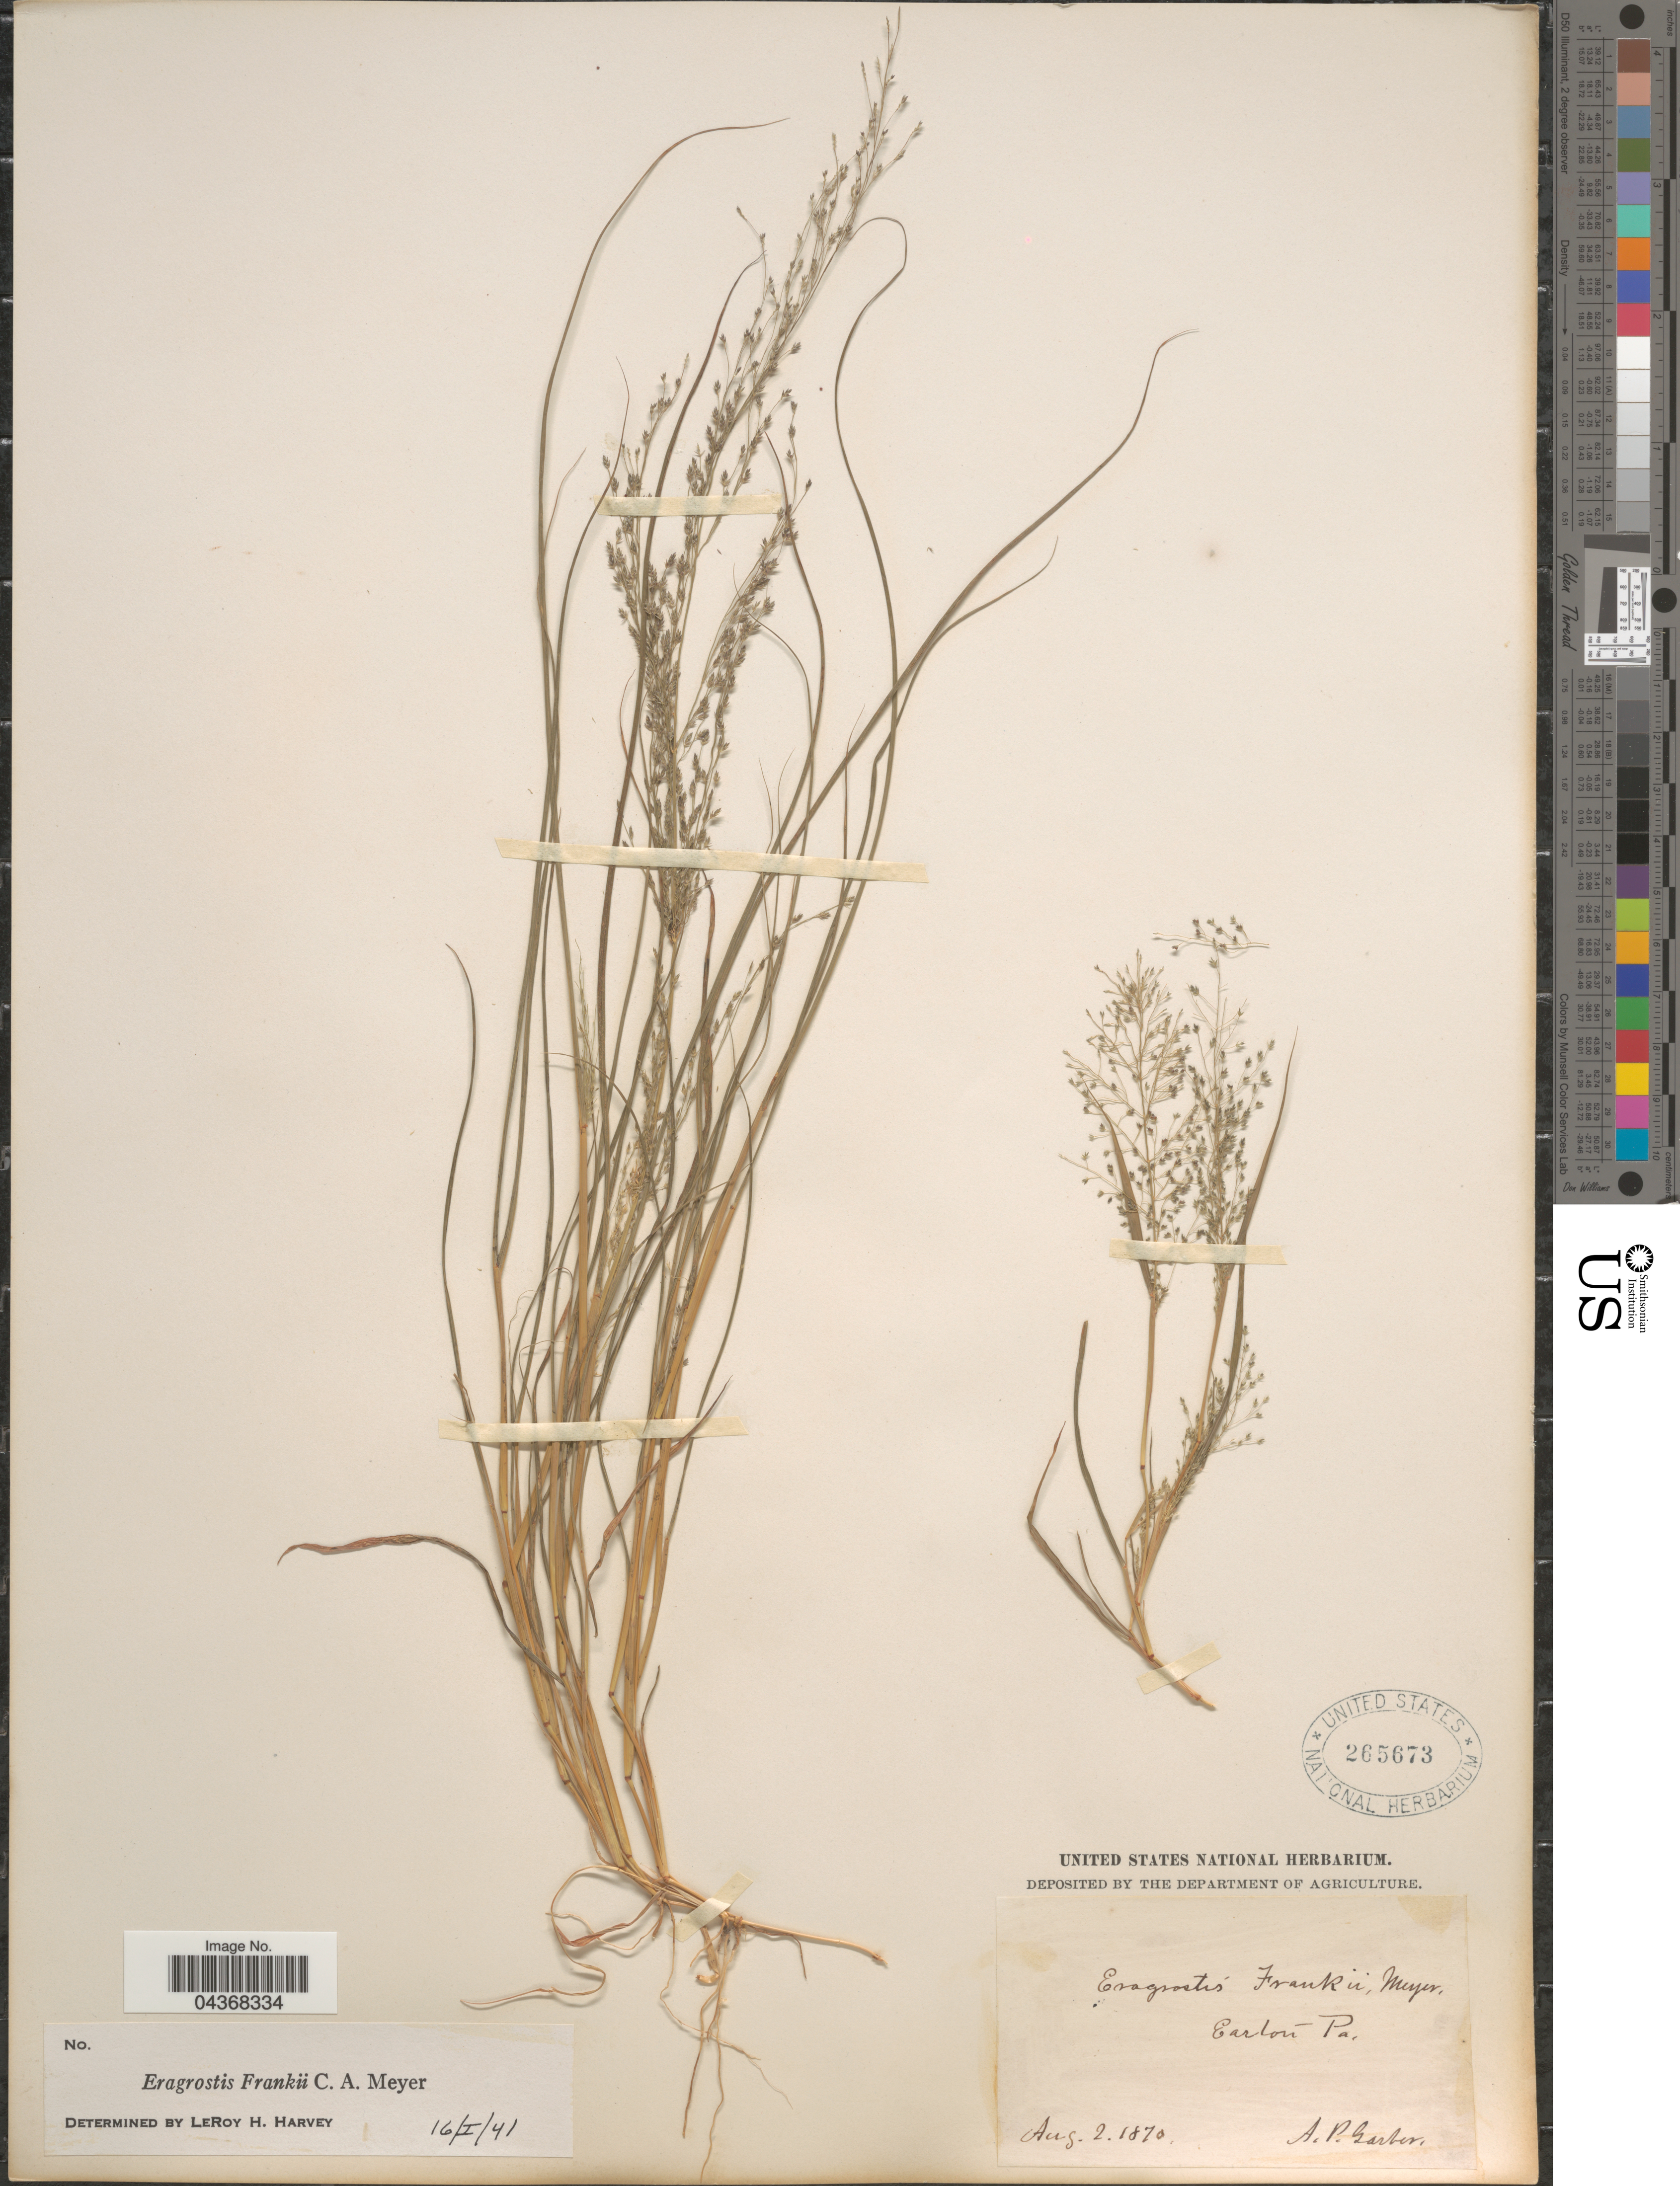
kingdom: Plantae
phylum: Tracheophyta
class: Liliopsida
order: Poales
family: Poaceae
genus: Eragrostis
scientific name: Eragrostis frankii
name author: C.A. Mey. ex Steud.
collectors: A. P. Garber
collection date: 1870-08-02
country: United States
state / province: Pennsylvania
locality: Easton.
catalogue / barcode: US 265673